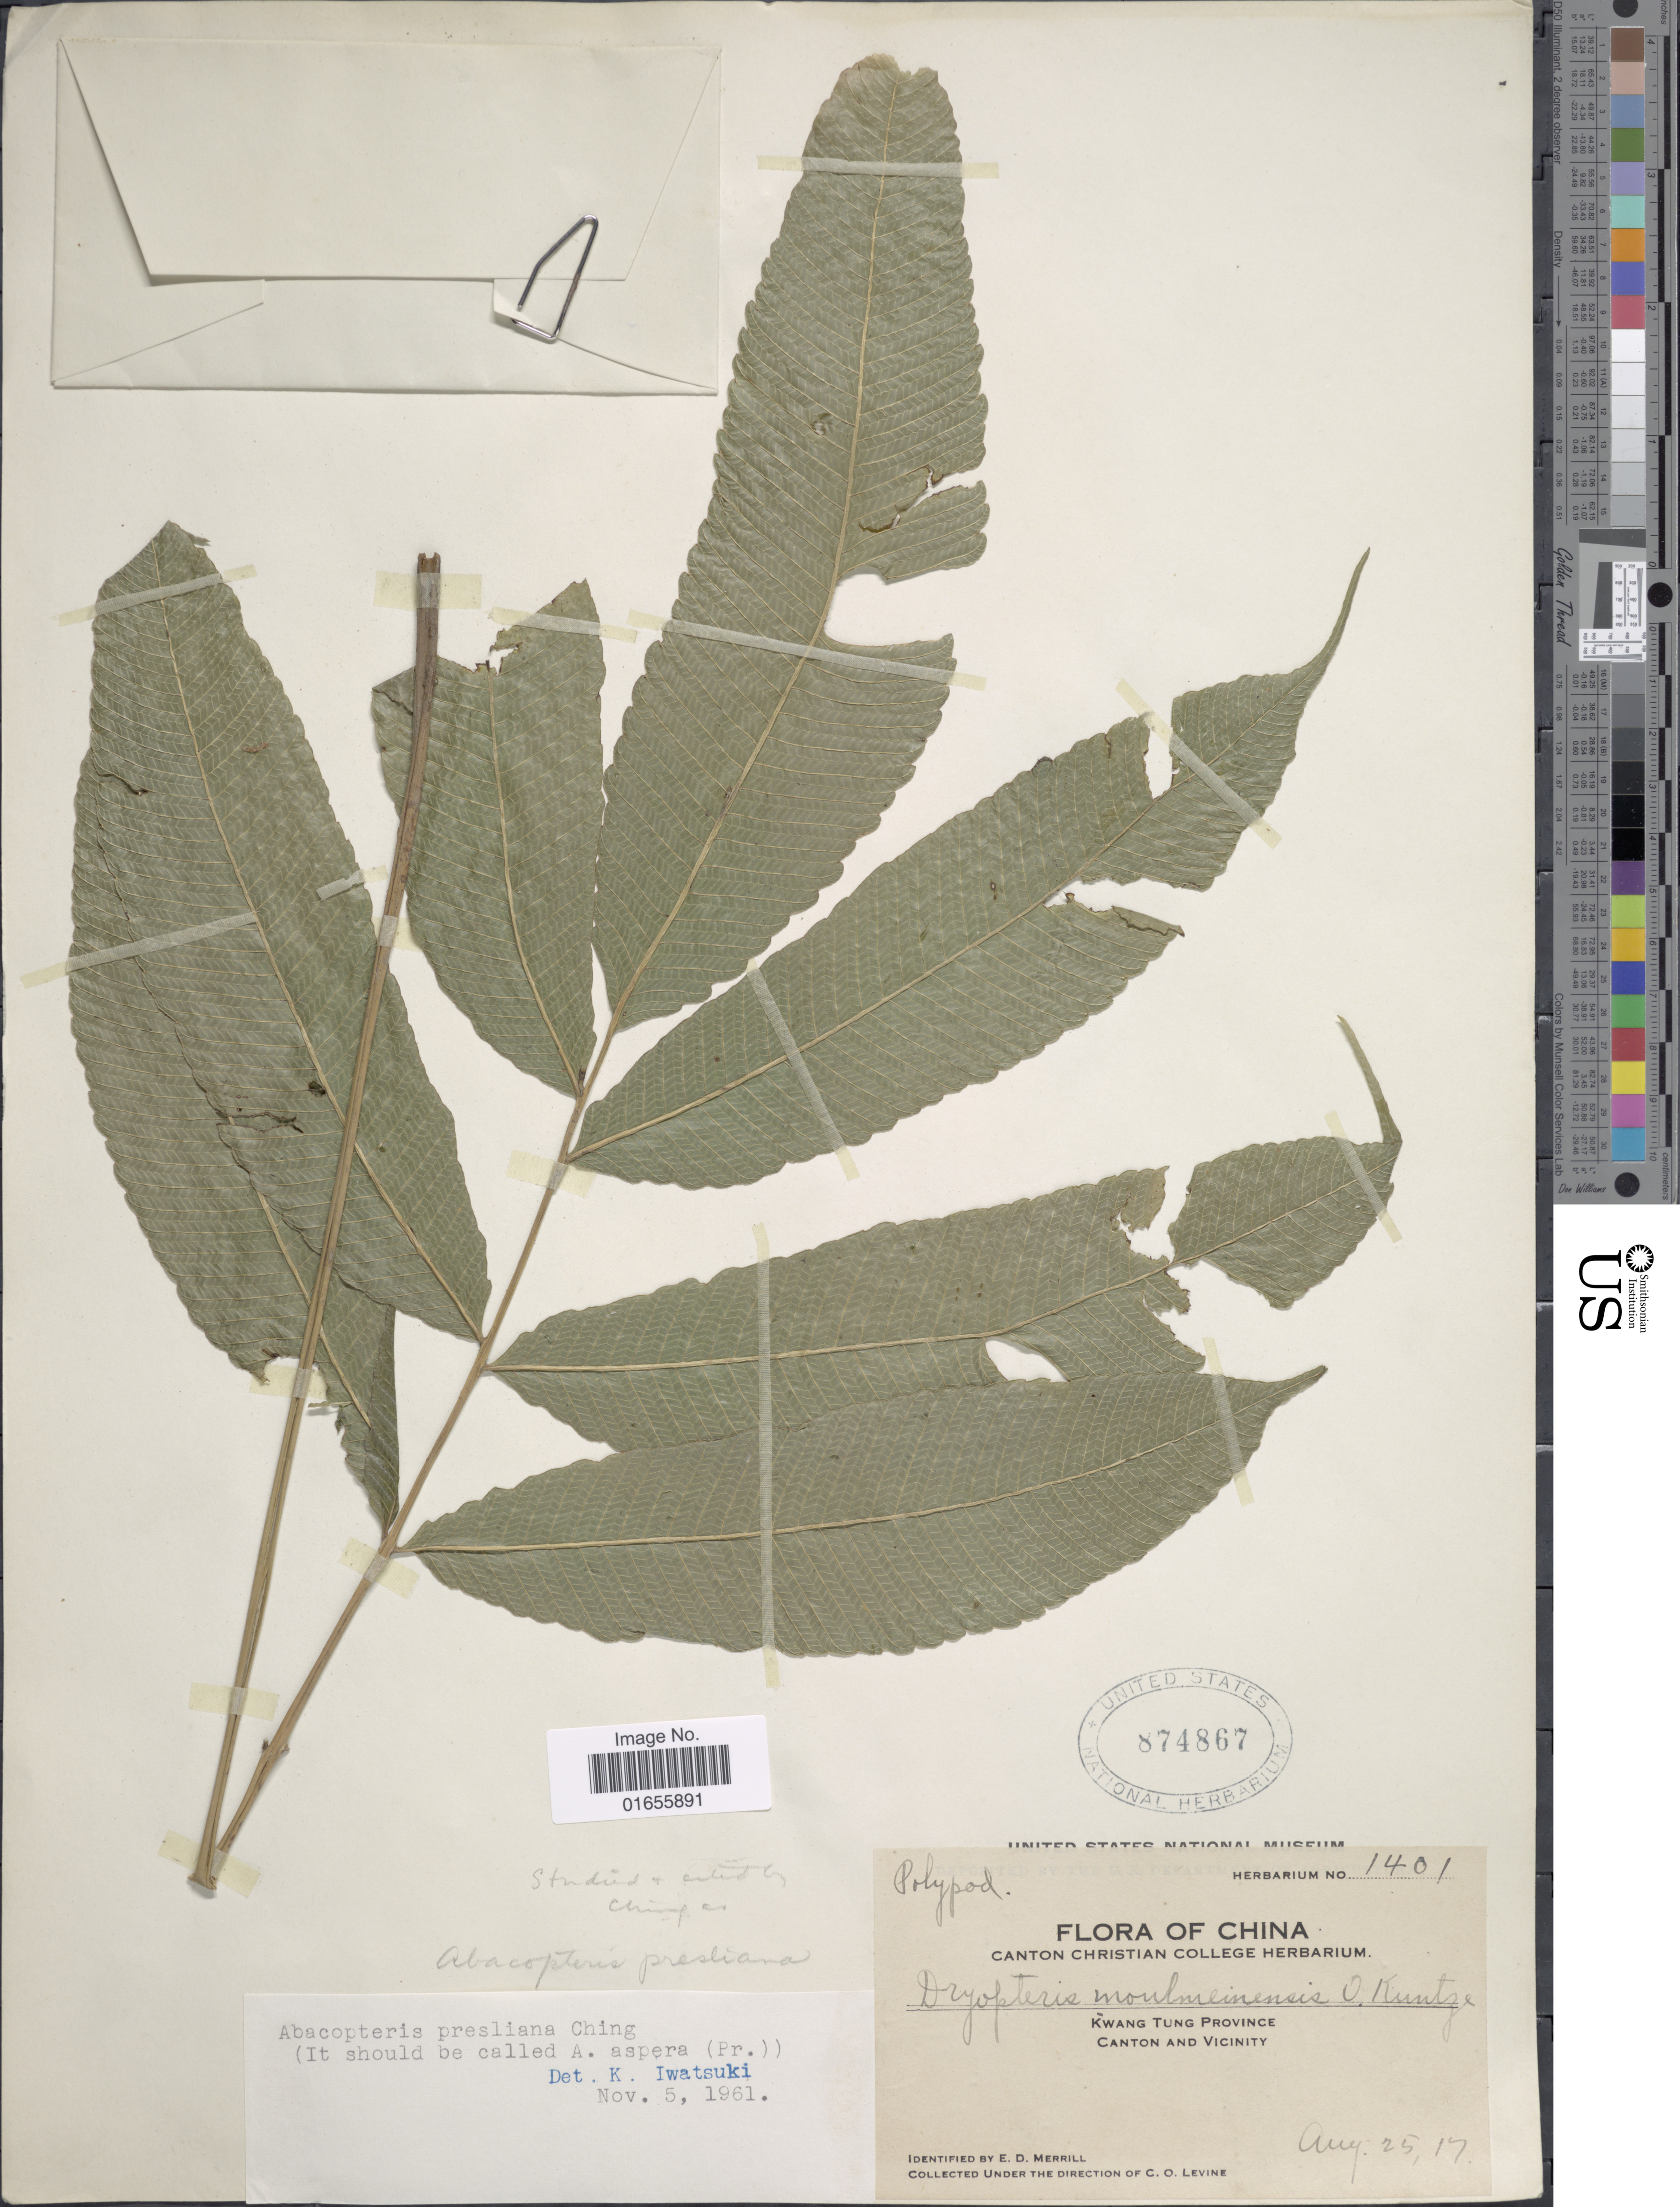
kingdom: Plantae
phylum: Tracheophyta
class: Polypodiopsida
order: Polypodiales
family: Thelypteridaceae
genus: Pronephrium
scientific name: Pronephrium asperum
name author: (C. Presl) Holttum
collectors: E. D. Merrill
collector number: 1401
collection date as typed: Transcribed d/m/y: 25/8/17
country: China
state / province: Guangdong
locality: Kwang Tung Province, Canton and vicinity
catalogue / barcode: US 874867